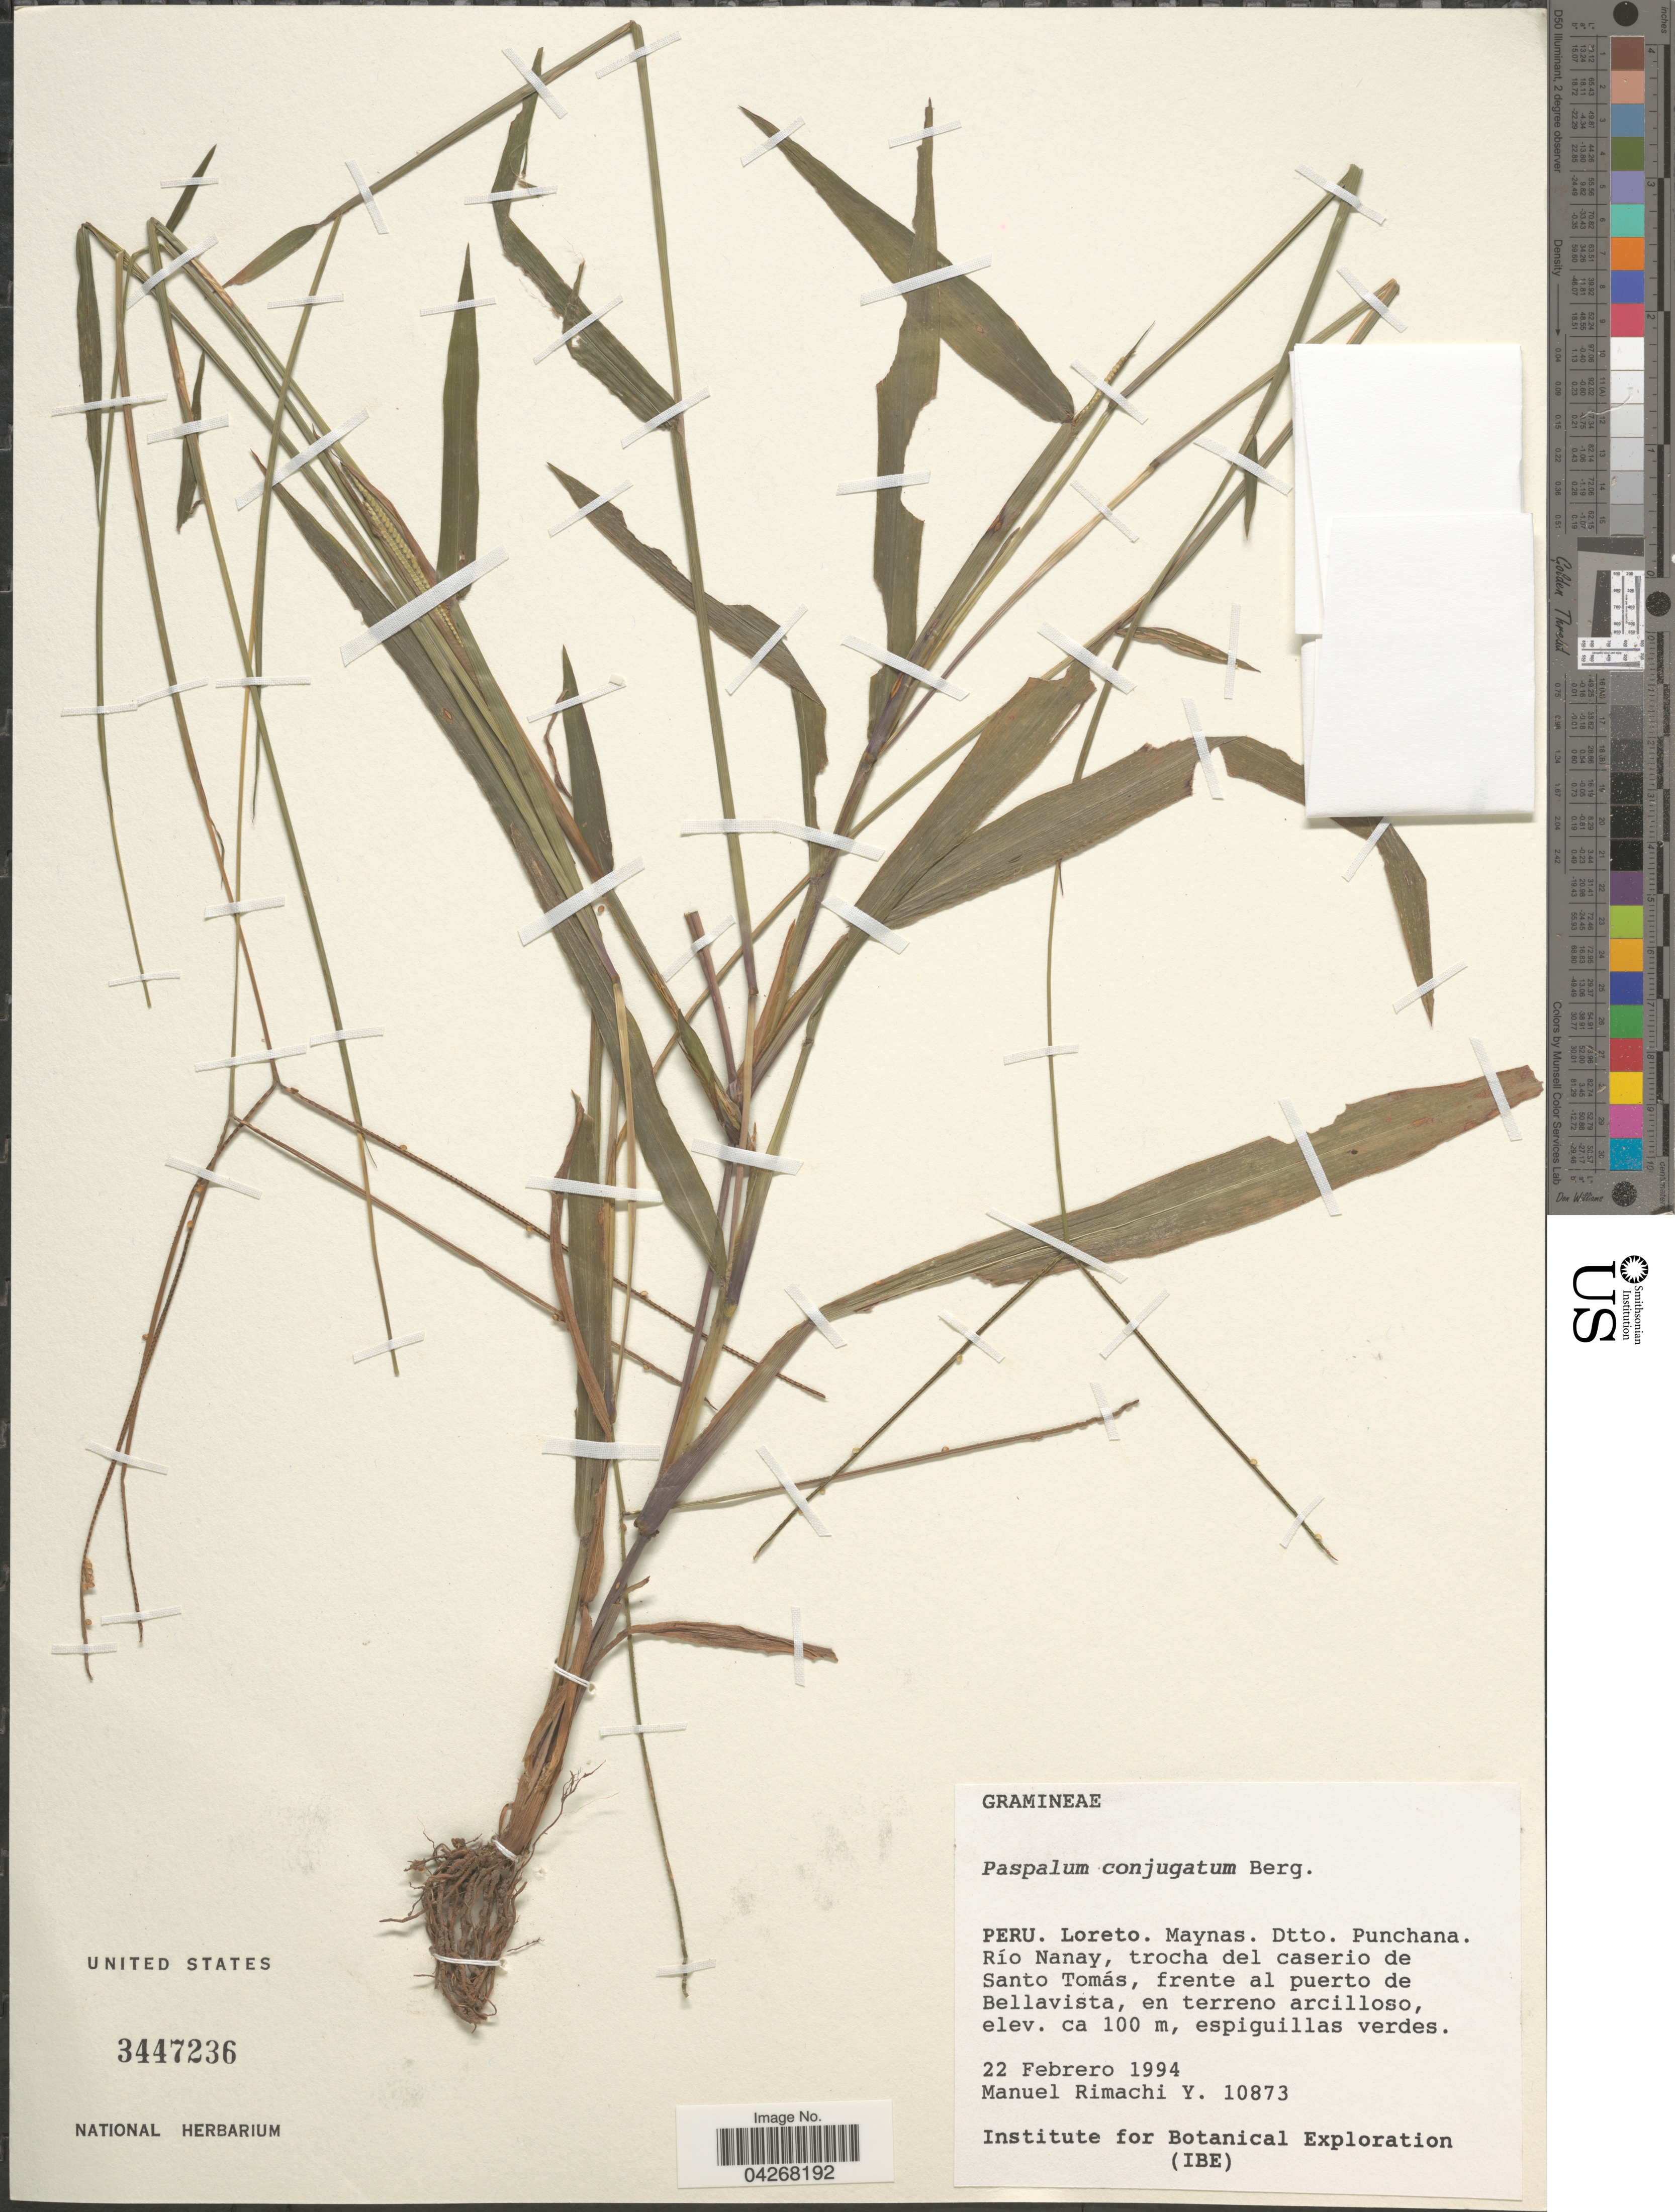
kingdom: Plantae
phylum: Tracheophyta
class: Liliopsida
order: Poales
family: Poaceae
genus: Paspalum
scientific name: Paspalum conjugatum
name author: P.J. Bergius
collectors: M. Rimachi Y.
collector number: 10873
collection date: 1994-02-22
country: Peru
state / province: Loreto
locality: Maynas. Dtto. Punchana. Río Nanay, trocha del caserio de Santo Tomás, frente al puerto de Bellavista. Institute for Botanical Exploration (IBE).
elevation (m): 100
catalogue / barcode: US 3447236